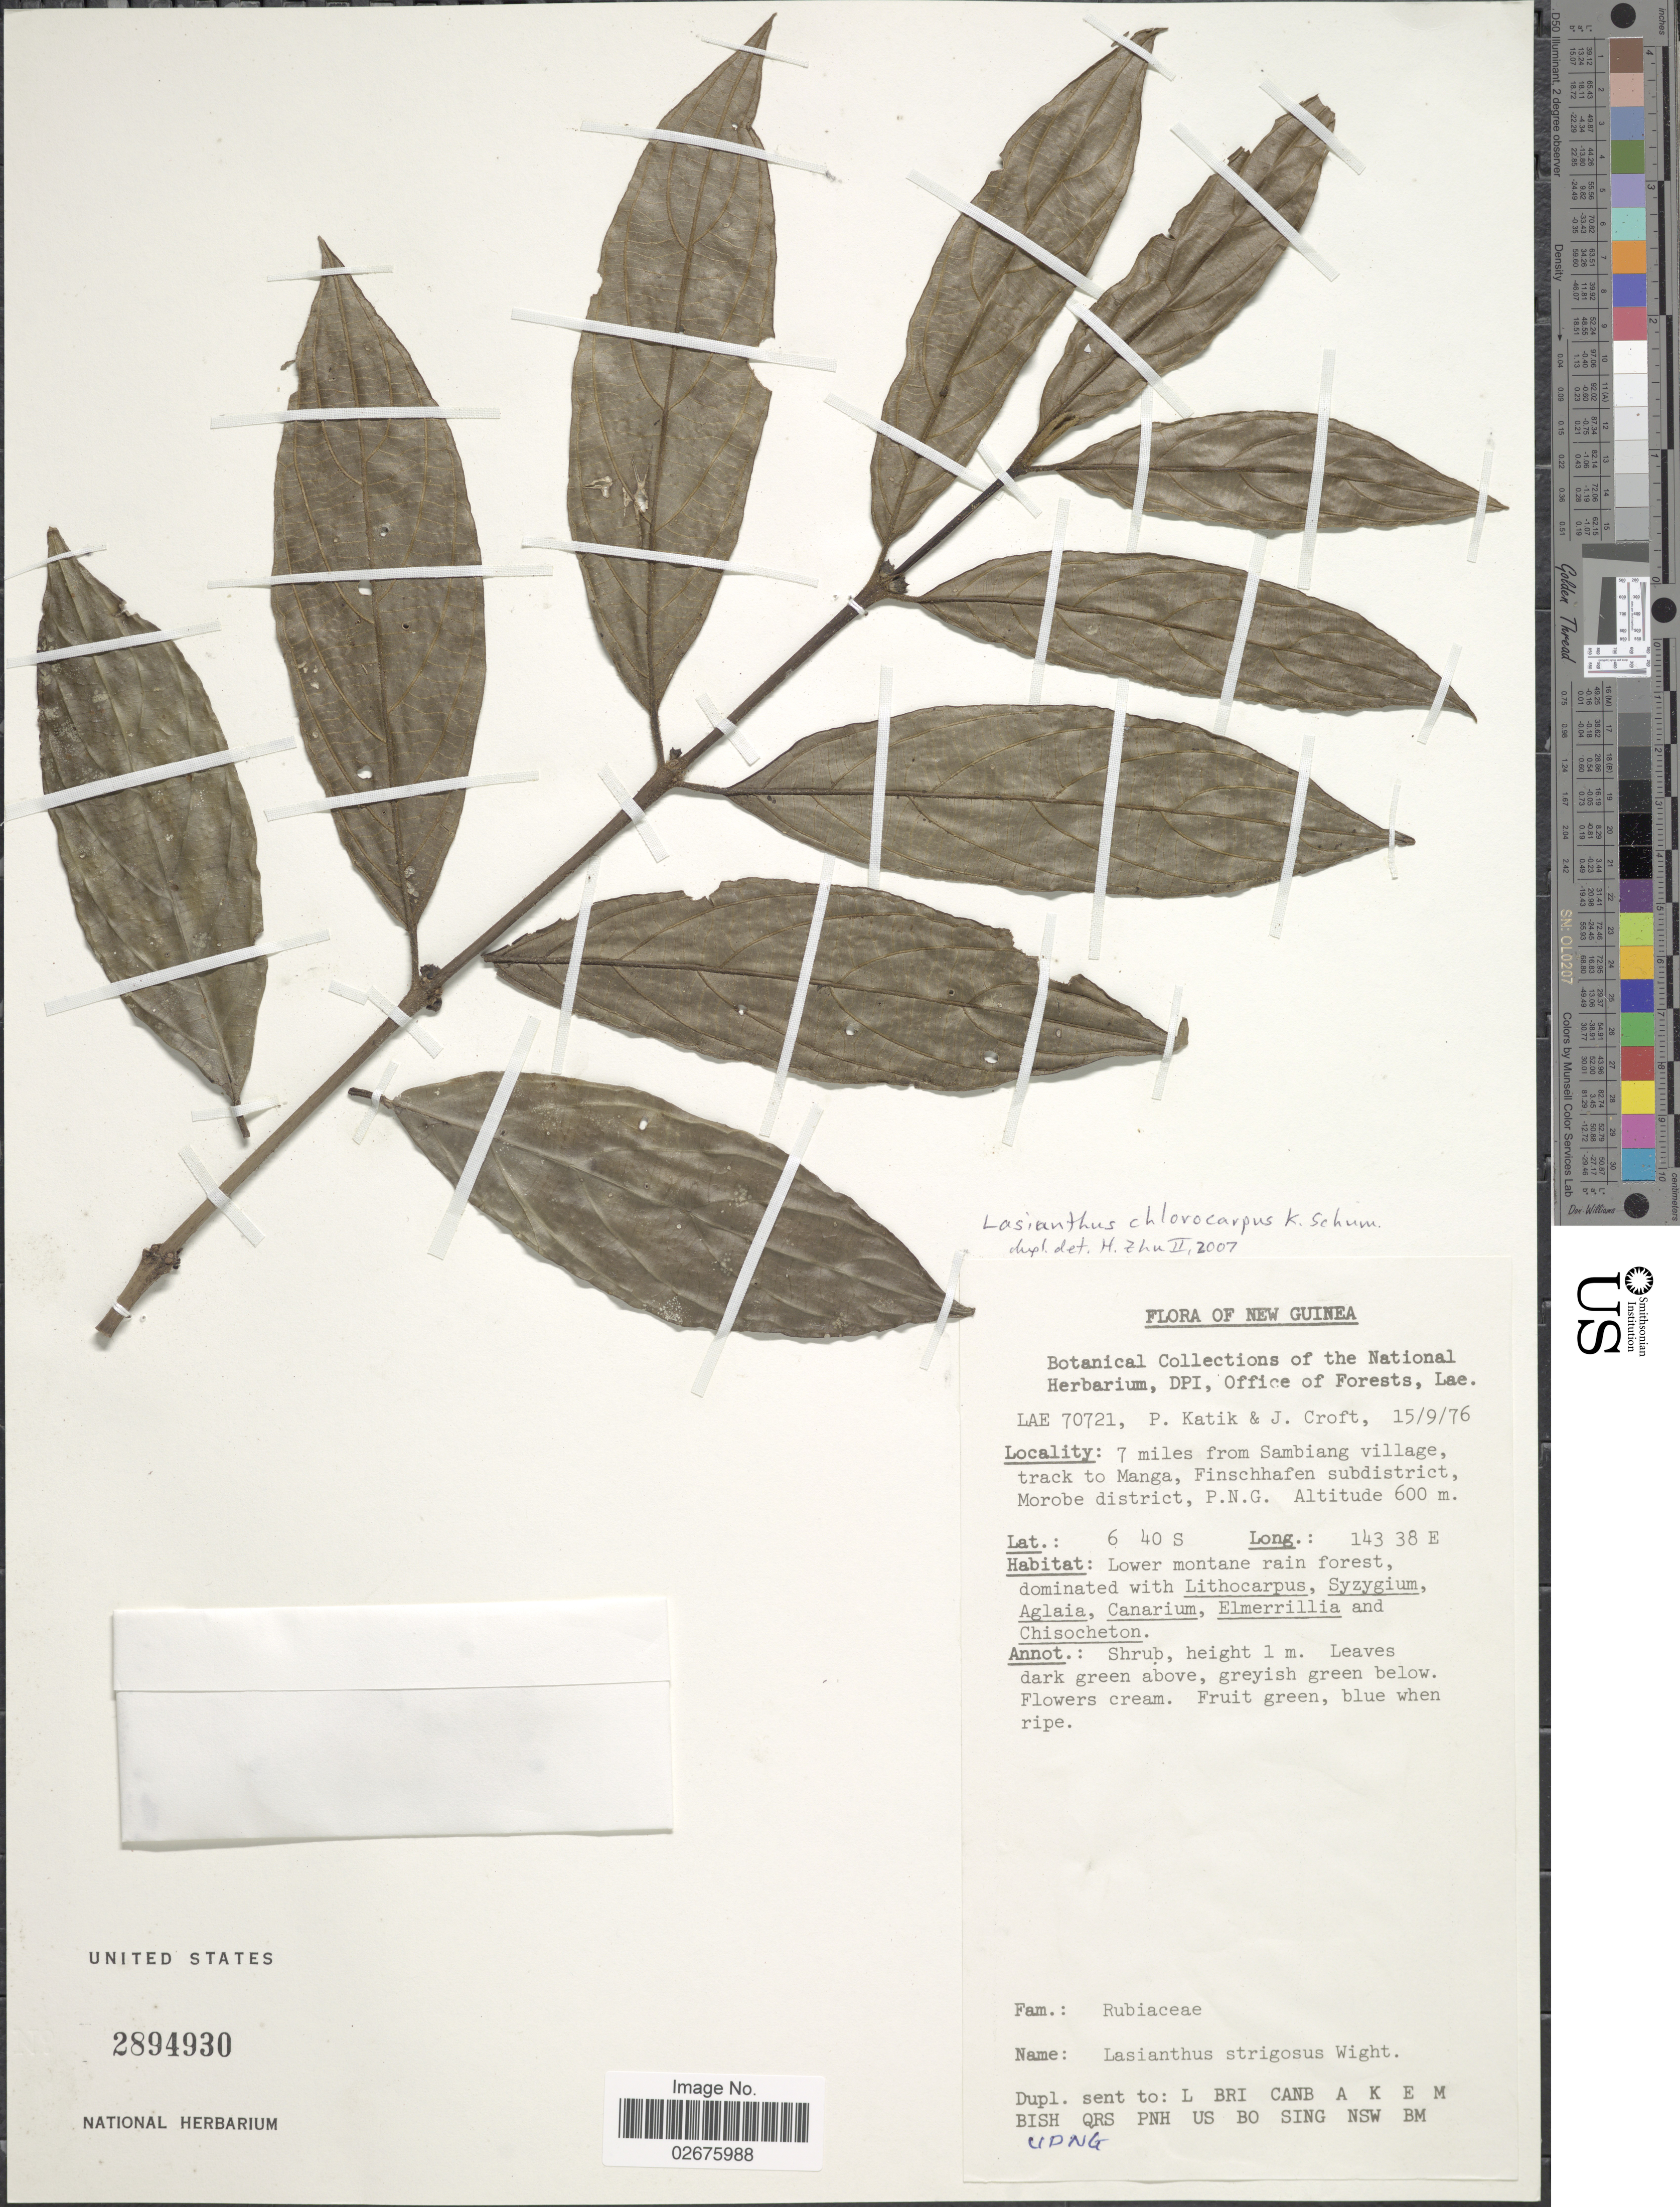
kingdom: Plantae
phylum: Tracheophyta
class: Magnoliopsida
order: Gentianales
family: Rubiaceae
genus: Lasianthus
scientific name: Lasianthus chlorocarpus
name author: K. Schum.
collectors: P. Katik & J. Croft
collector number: LAE 70721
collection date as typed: Transcribed d/m/y: 15/9/76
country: Papua New Guinea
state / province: Morobe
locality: New Guinea, 7 miles from Sambiang village, track to Manga, Finschhafen subdistrict, Morobe district, Lower montane rain forest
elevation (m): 183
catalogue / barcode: US 2894930